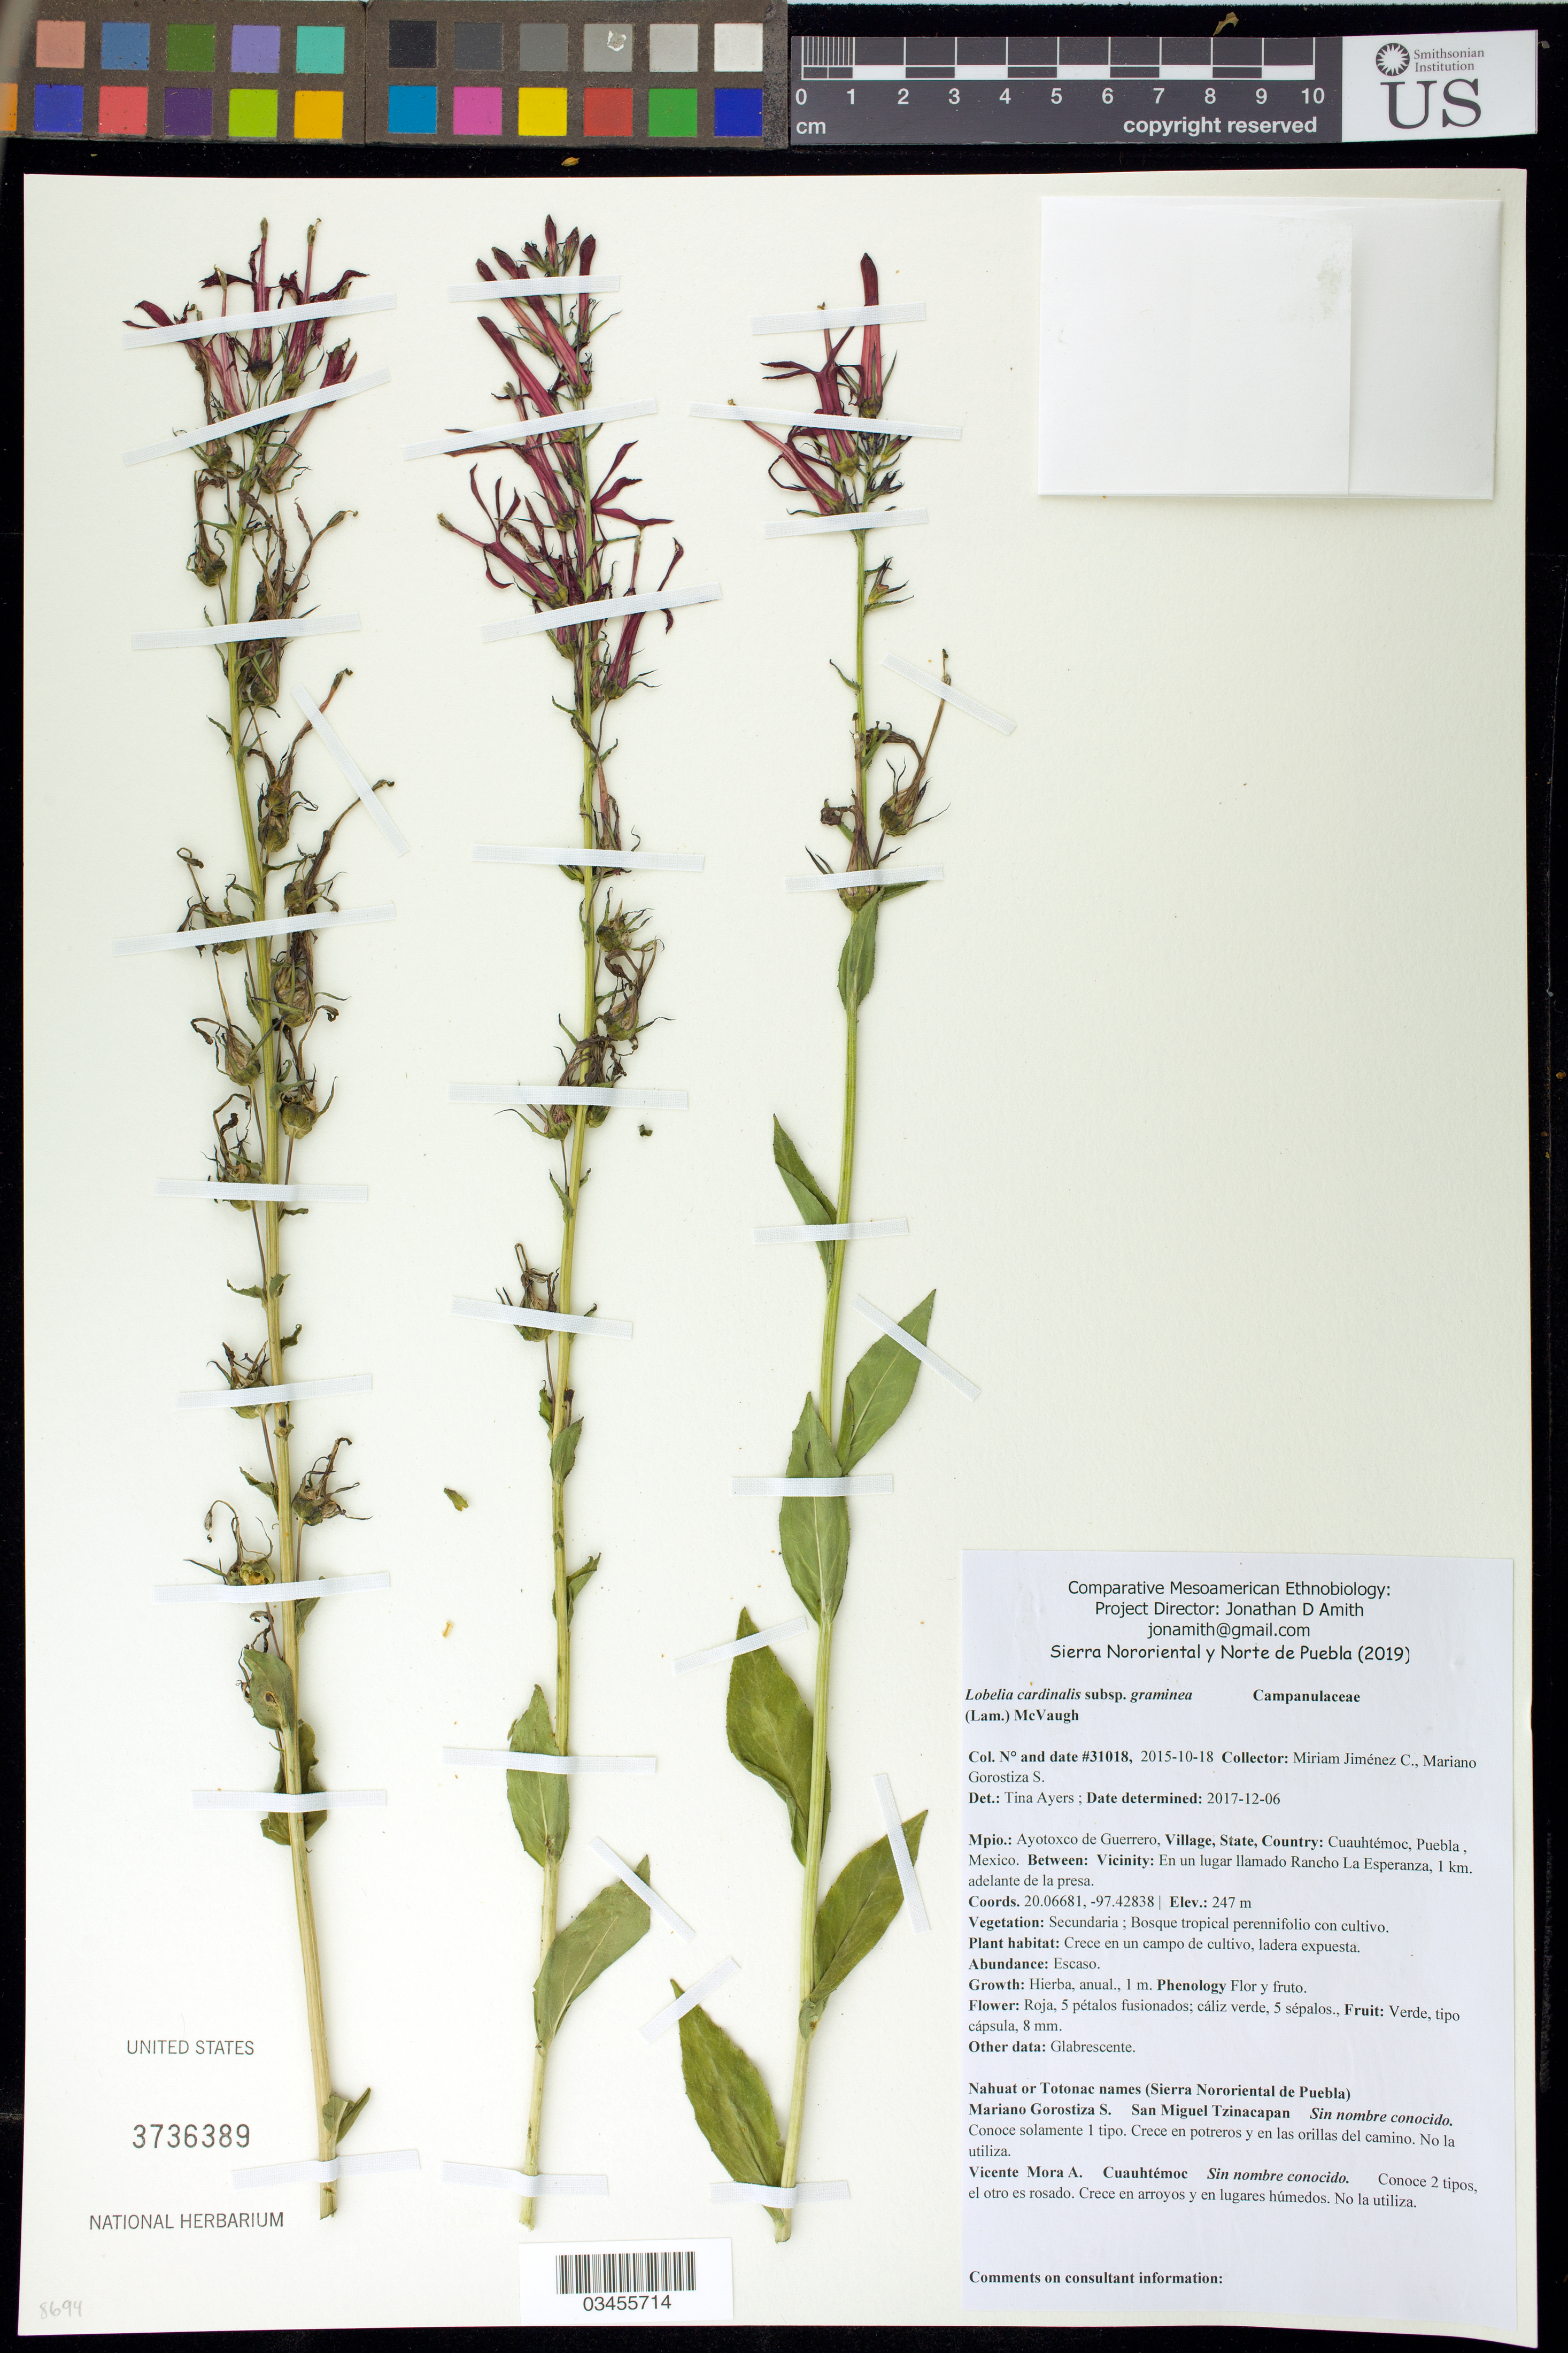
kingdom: Plantae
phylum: Tracheophyta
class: Magnoliopsida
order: Asterales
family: Campanulaceae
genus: Lobelia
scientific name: Lobelia cardinalis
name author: L.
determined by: Coombes, Allen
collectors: M. Jiménez Chimil & M. Gorostiza S.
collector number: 31018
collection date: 2015-10-18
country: México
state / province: Puebla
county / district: Ayotoxco de Guerrero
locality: PUEBLO: Cuauhtémoc; LOCALIDAD EXACTA: Rancho La Esperanza, 1 km adelante de la presa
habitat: Bosque tropical perennifolio con cultivo | En un campo de cultivo, ladera expuesta.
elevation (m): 247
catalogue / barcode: US 3736389